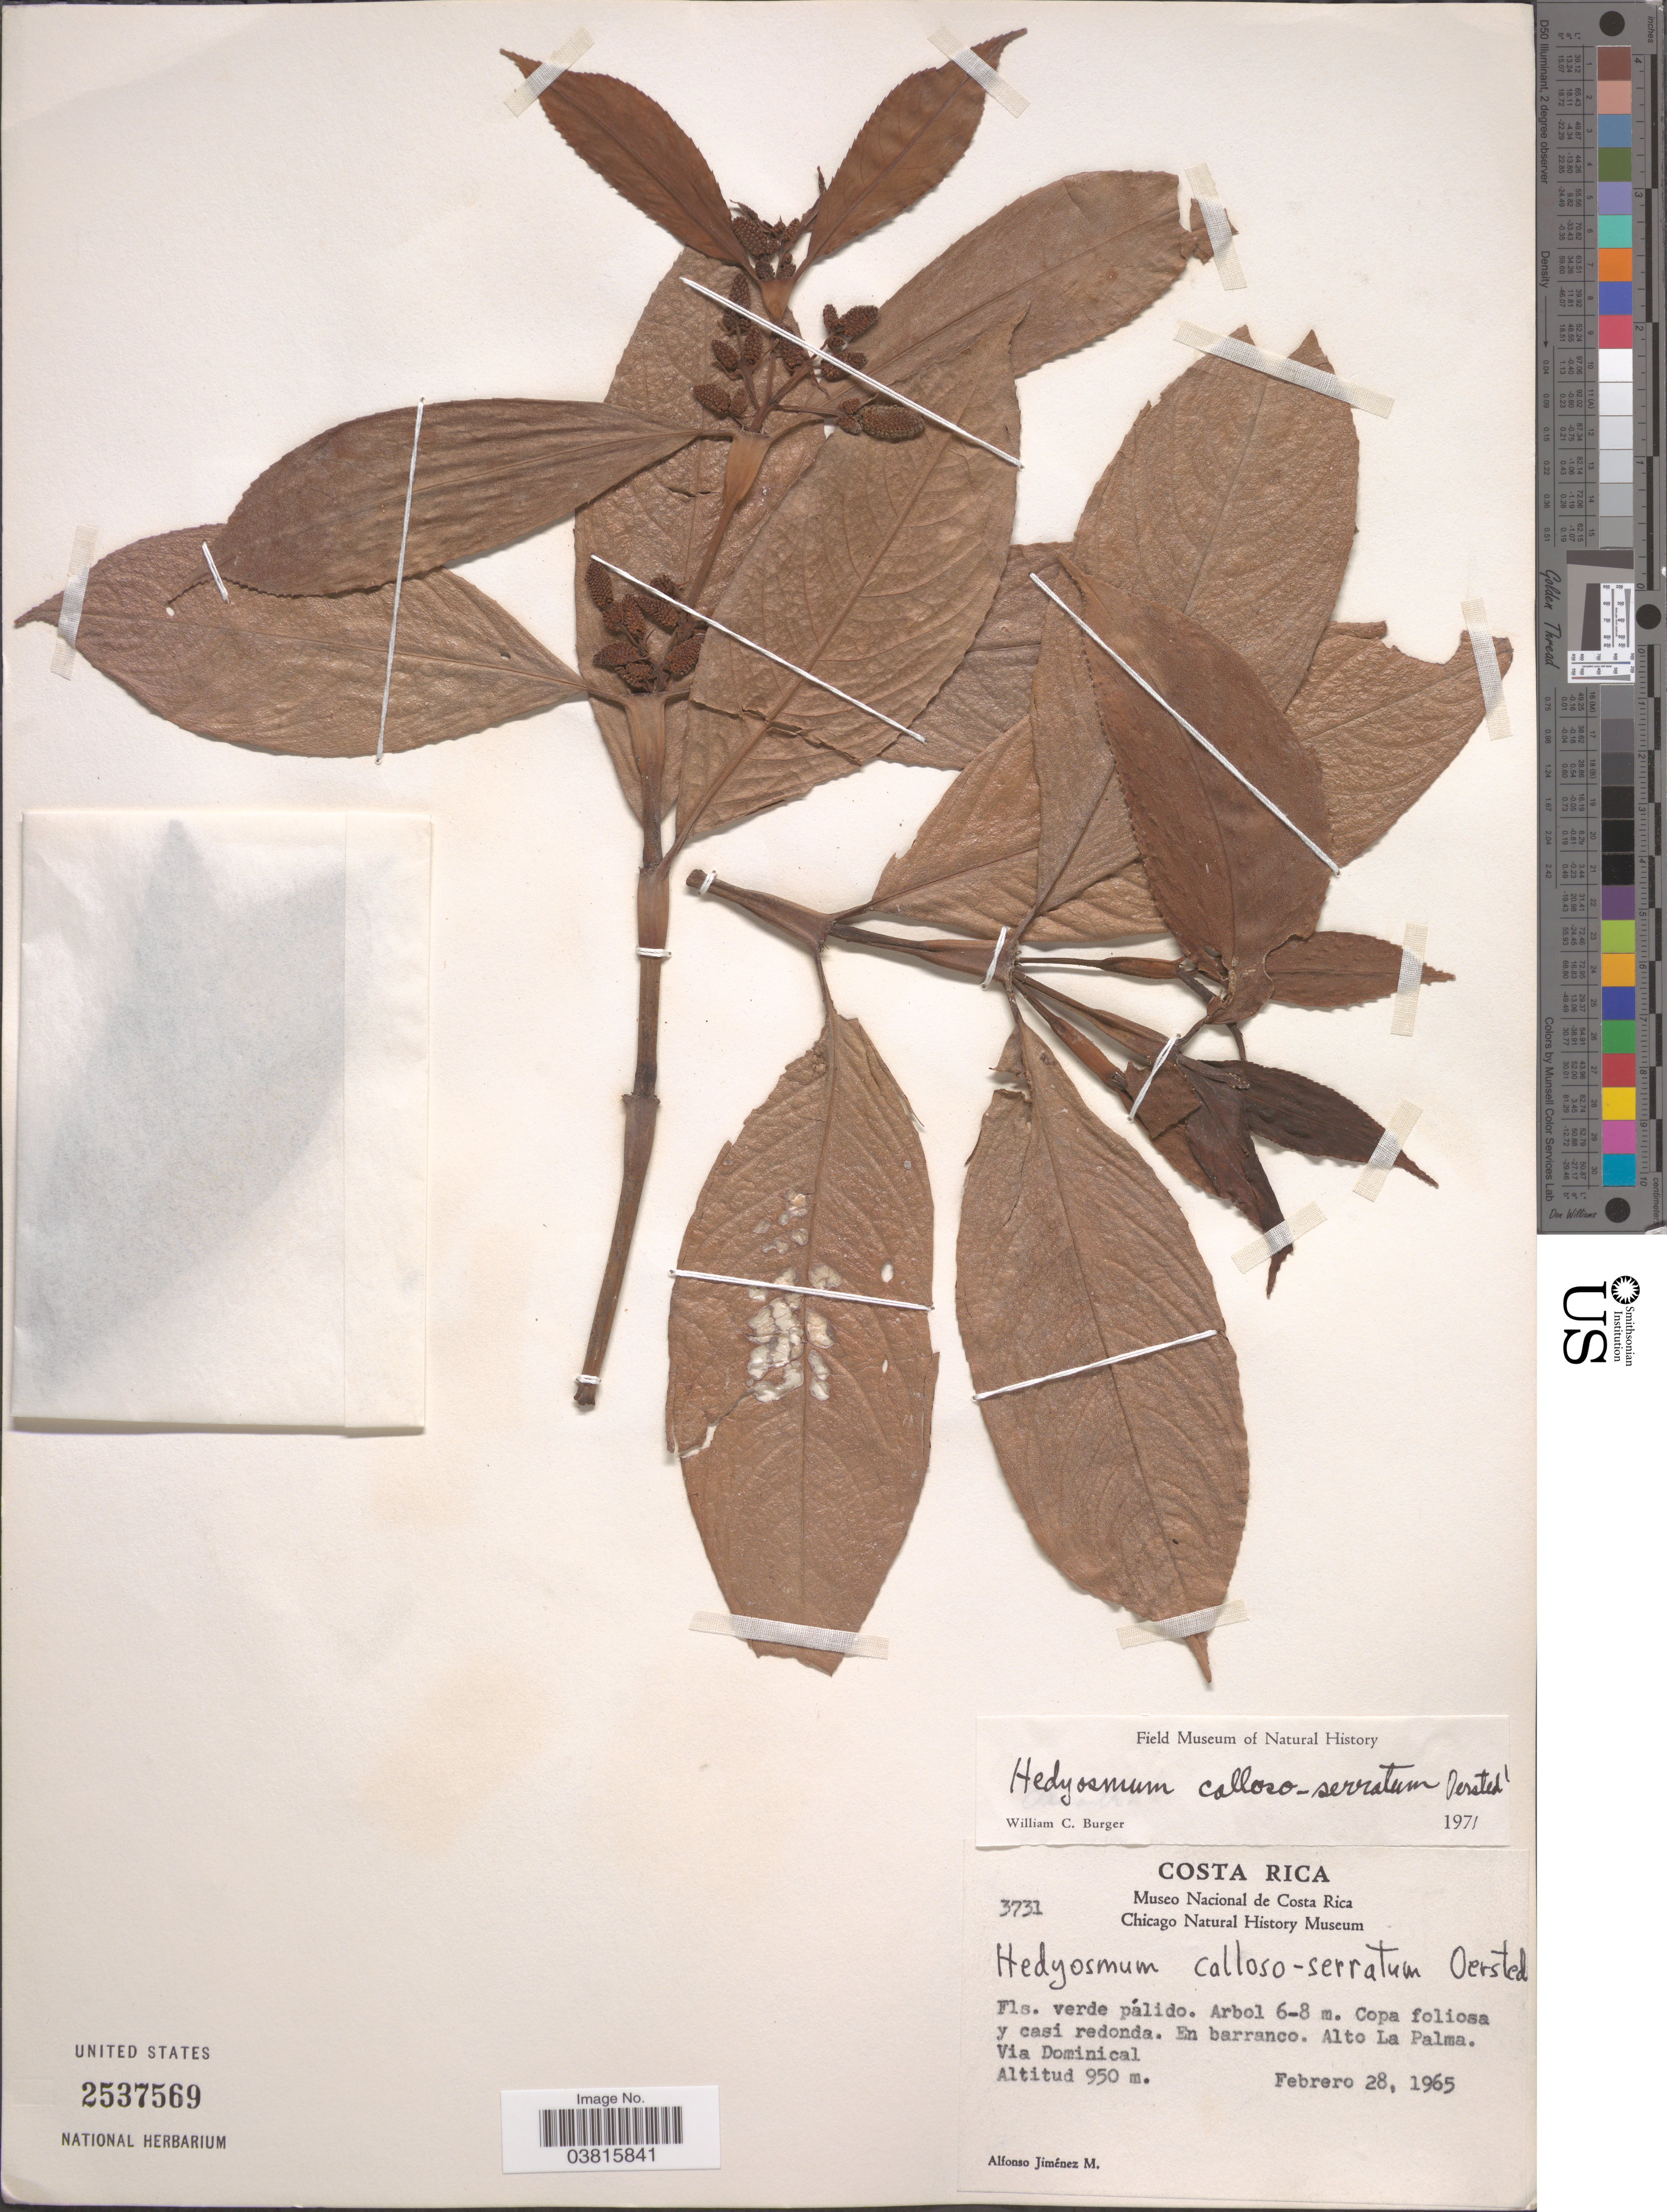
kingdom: Plantae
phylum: Tracheophyta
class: Magnoliopsida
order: Chloranthales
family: Chloranthaceae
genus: Hedyosmum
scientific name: Hedyosmum bonplandianum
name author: Kunth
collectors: A. Jimenez M.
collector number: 3731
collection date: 1965-02-28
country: Costa Rica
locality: En barranco. Alto La Palma. Via Dominical.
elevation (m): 950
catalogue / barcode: US 2537569